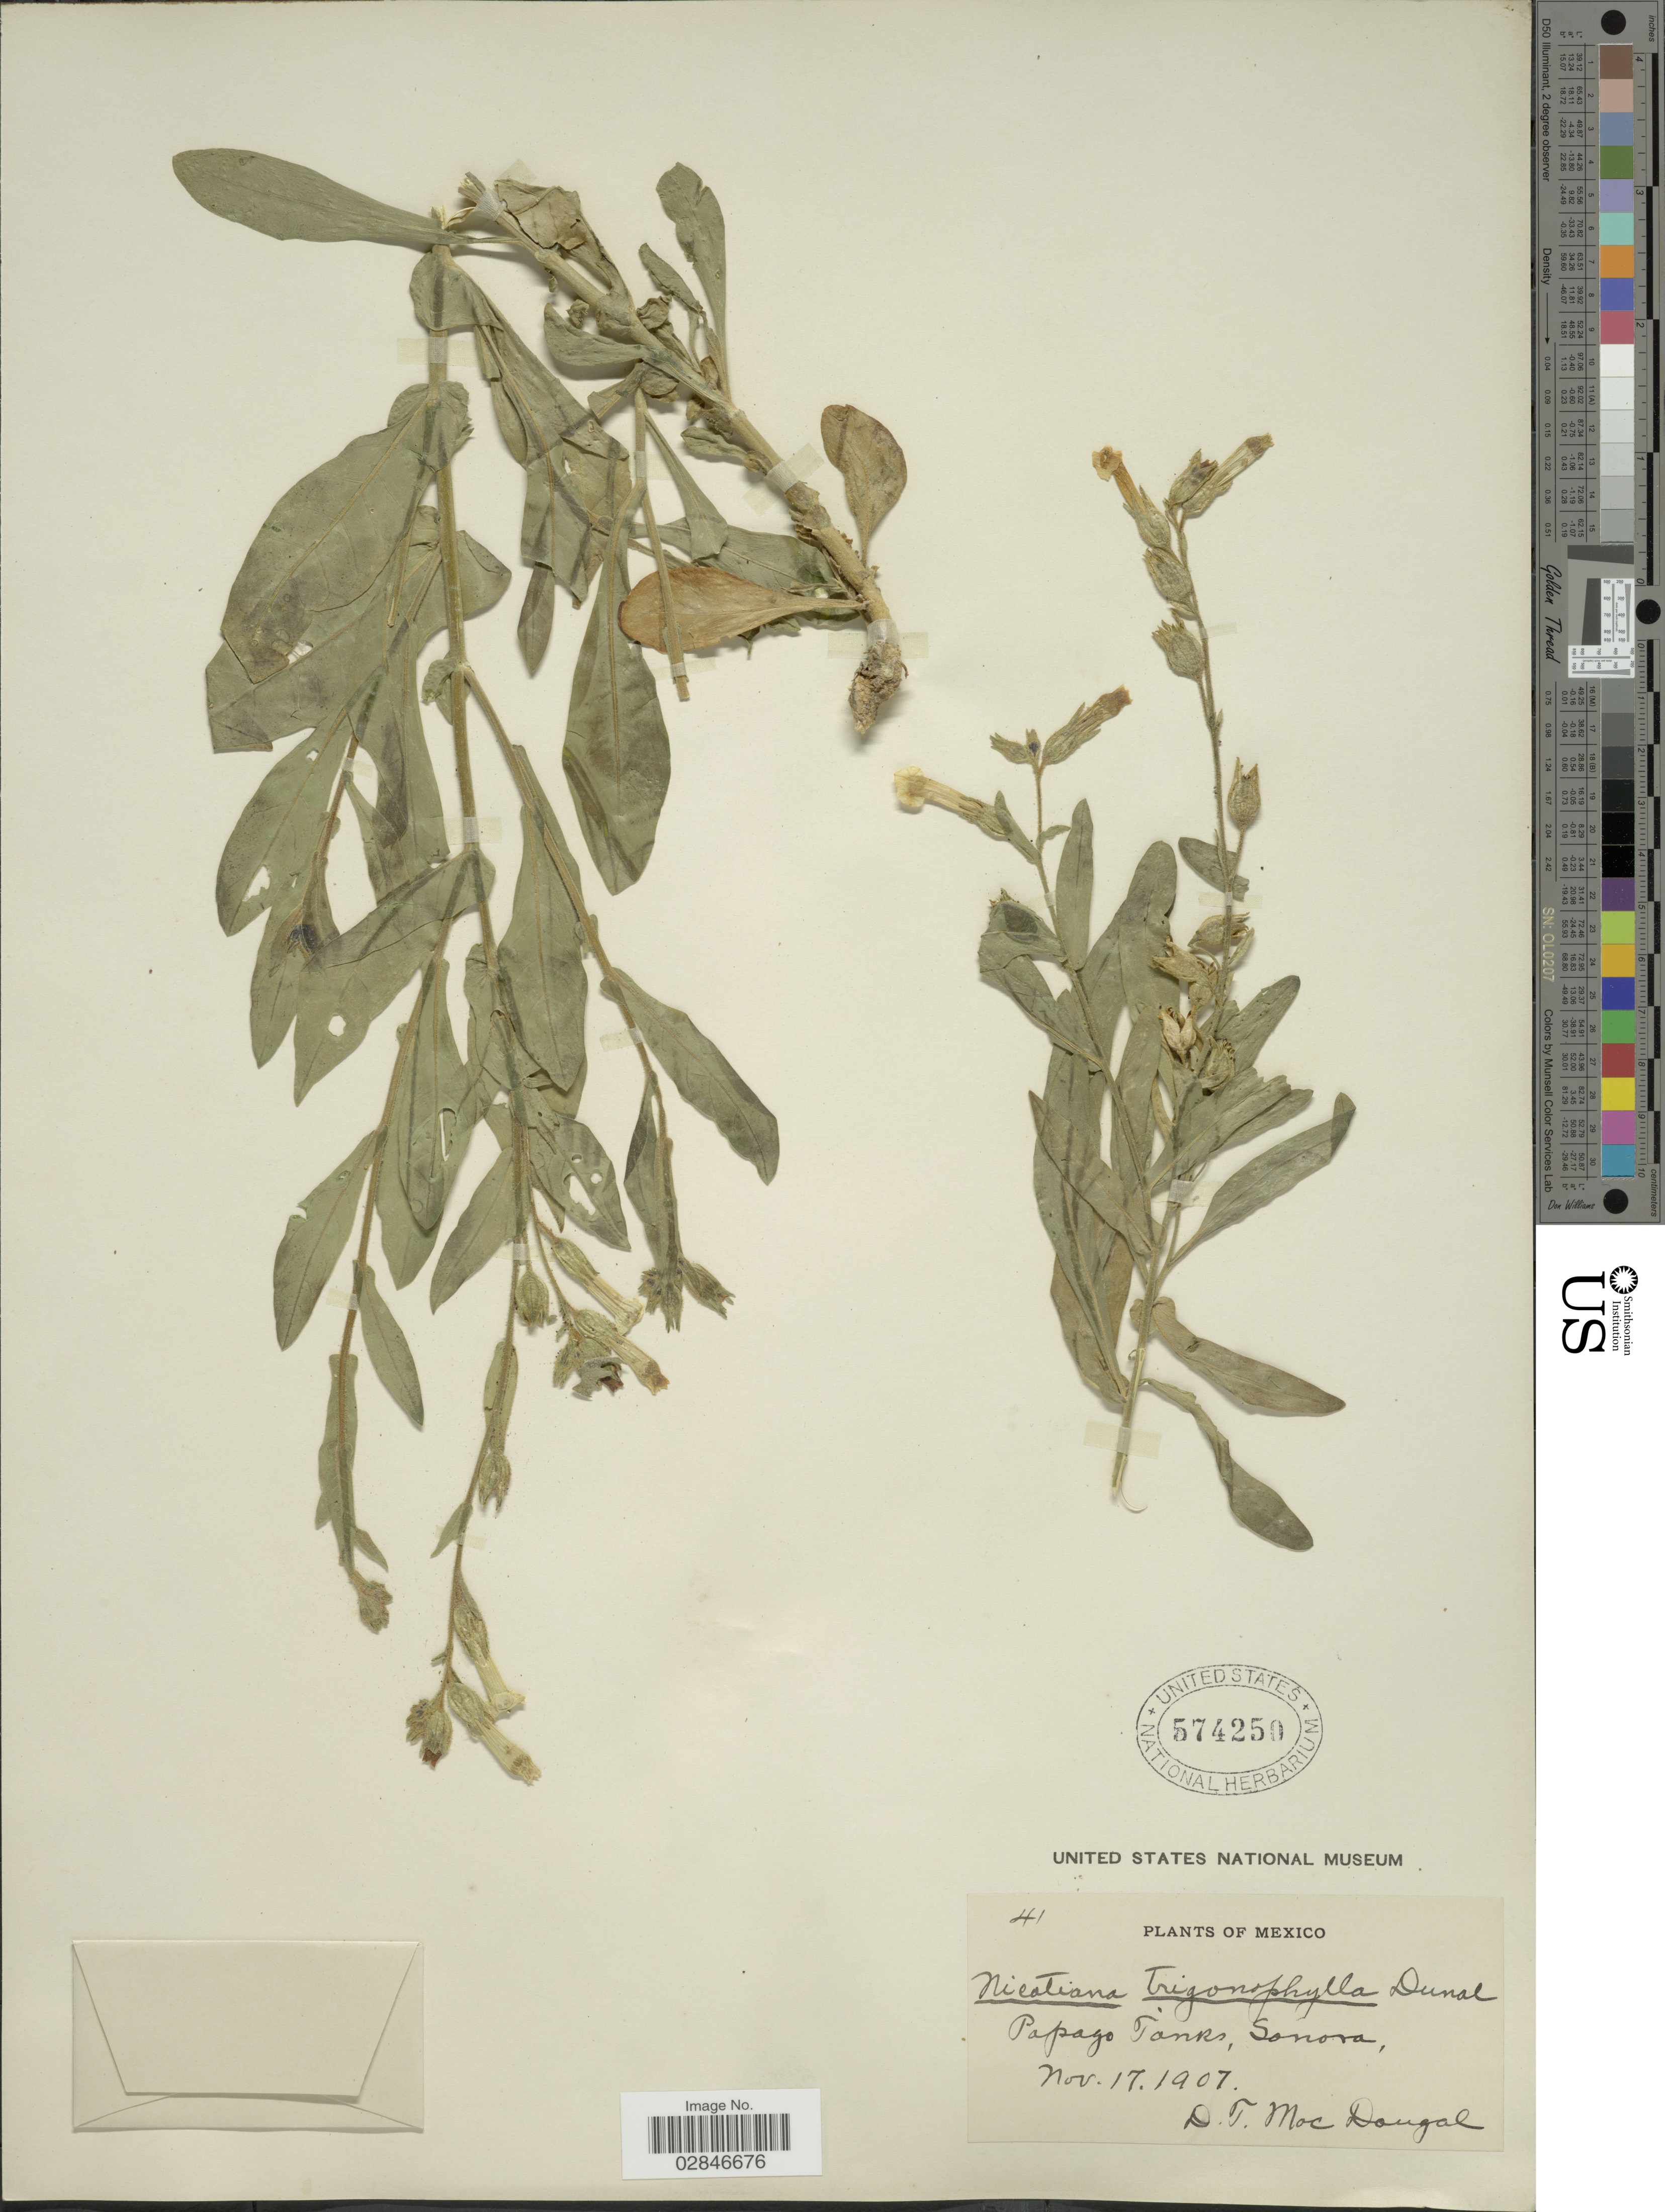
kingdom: Plantae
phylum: Tracheophyta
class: Magnoliopsida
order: Solanales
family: Solanaceae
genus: Nicotiana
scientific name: Nicotiana trigonophylla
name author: Dunal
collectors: D. T. MacDougal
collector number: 41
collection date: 1907-11-17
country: Mexico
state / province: Sonora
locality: Papago Tanks.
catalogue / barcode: US 574250